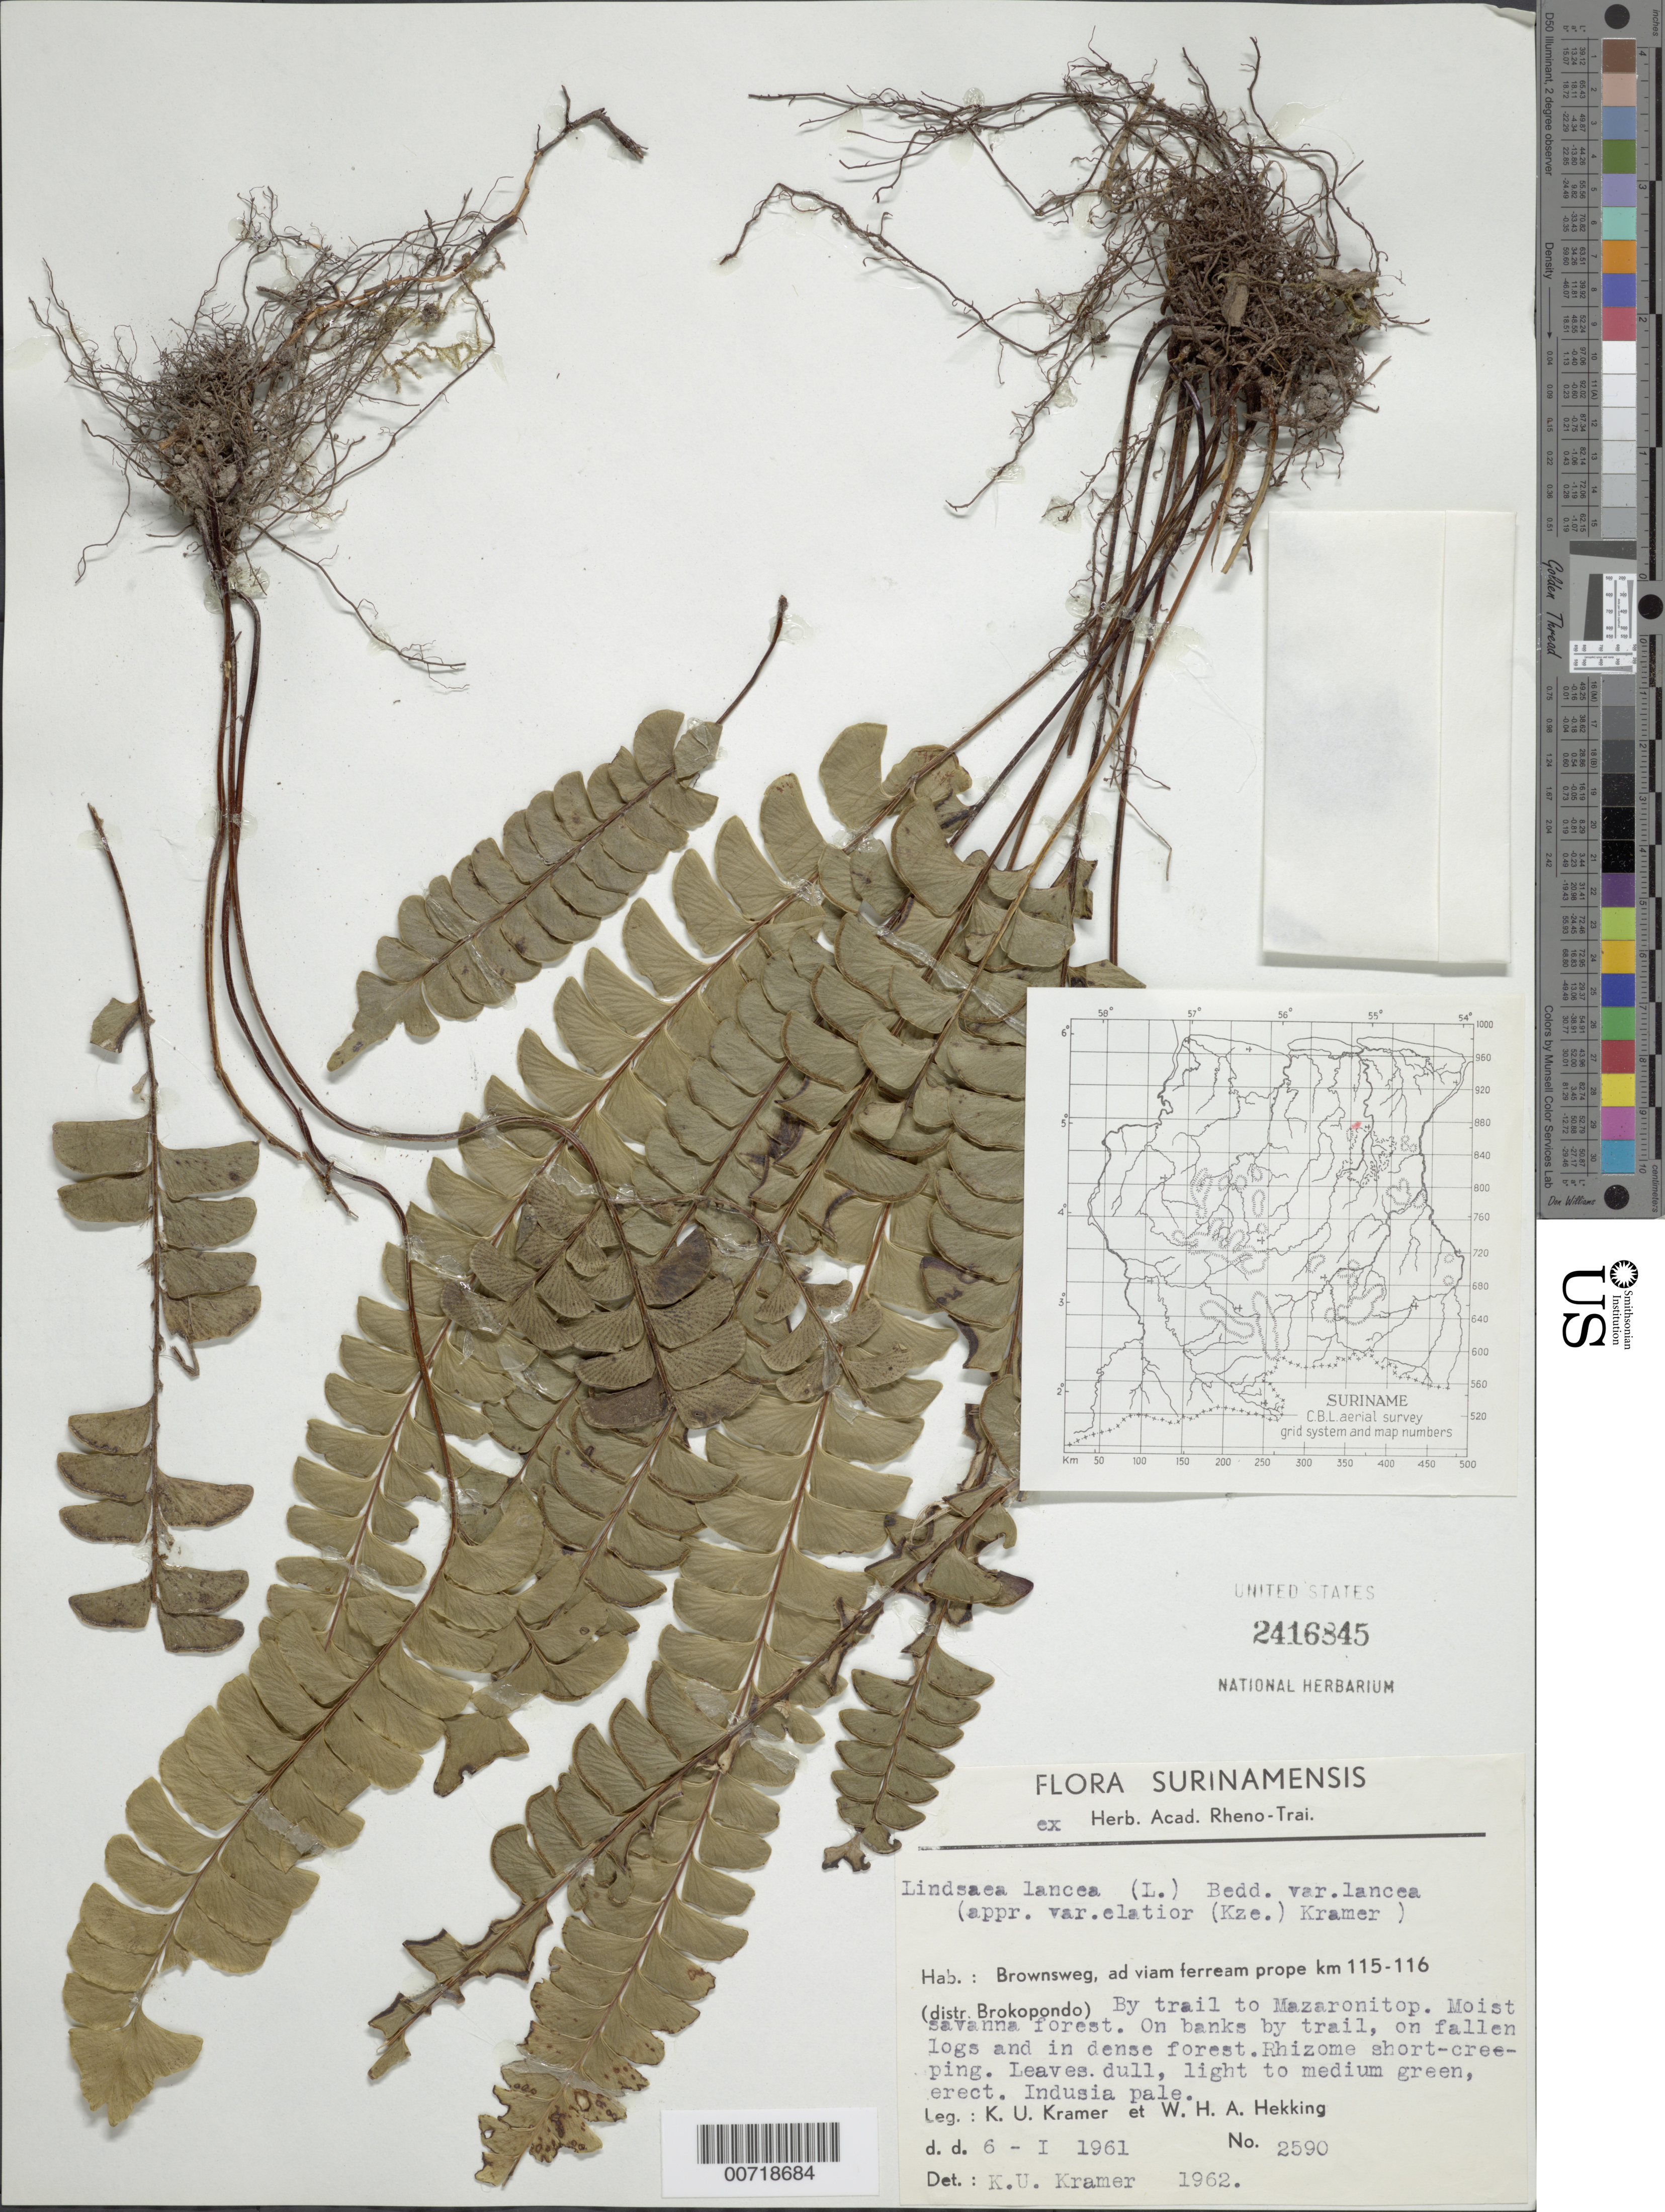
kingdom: Plantae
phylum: Tracheophyta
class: Polypodiopsida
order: Polypodiales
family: Lindsaeaceae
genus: Lindsaea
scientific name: Lindsaea lancea var. lancea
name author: (L.) Bedd.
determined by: Kramer, K. U.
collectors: K. U. Kramer & W. H. A. Hekking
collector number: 2590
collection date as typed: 6-Jan-61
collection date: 1961-01-06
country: Suriname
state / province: Brokopondo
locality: Brokopondo, Mazaronitop trail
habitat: Moist savanna forest, on banks by trail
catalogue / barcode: US 2416845